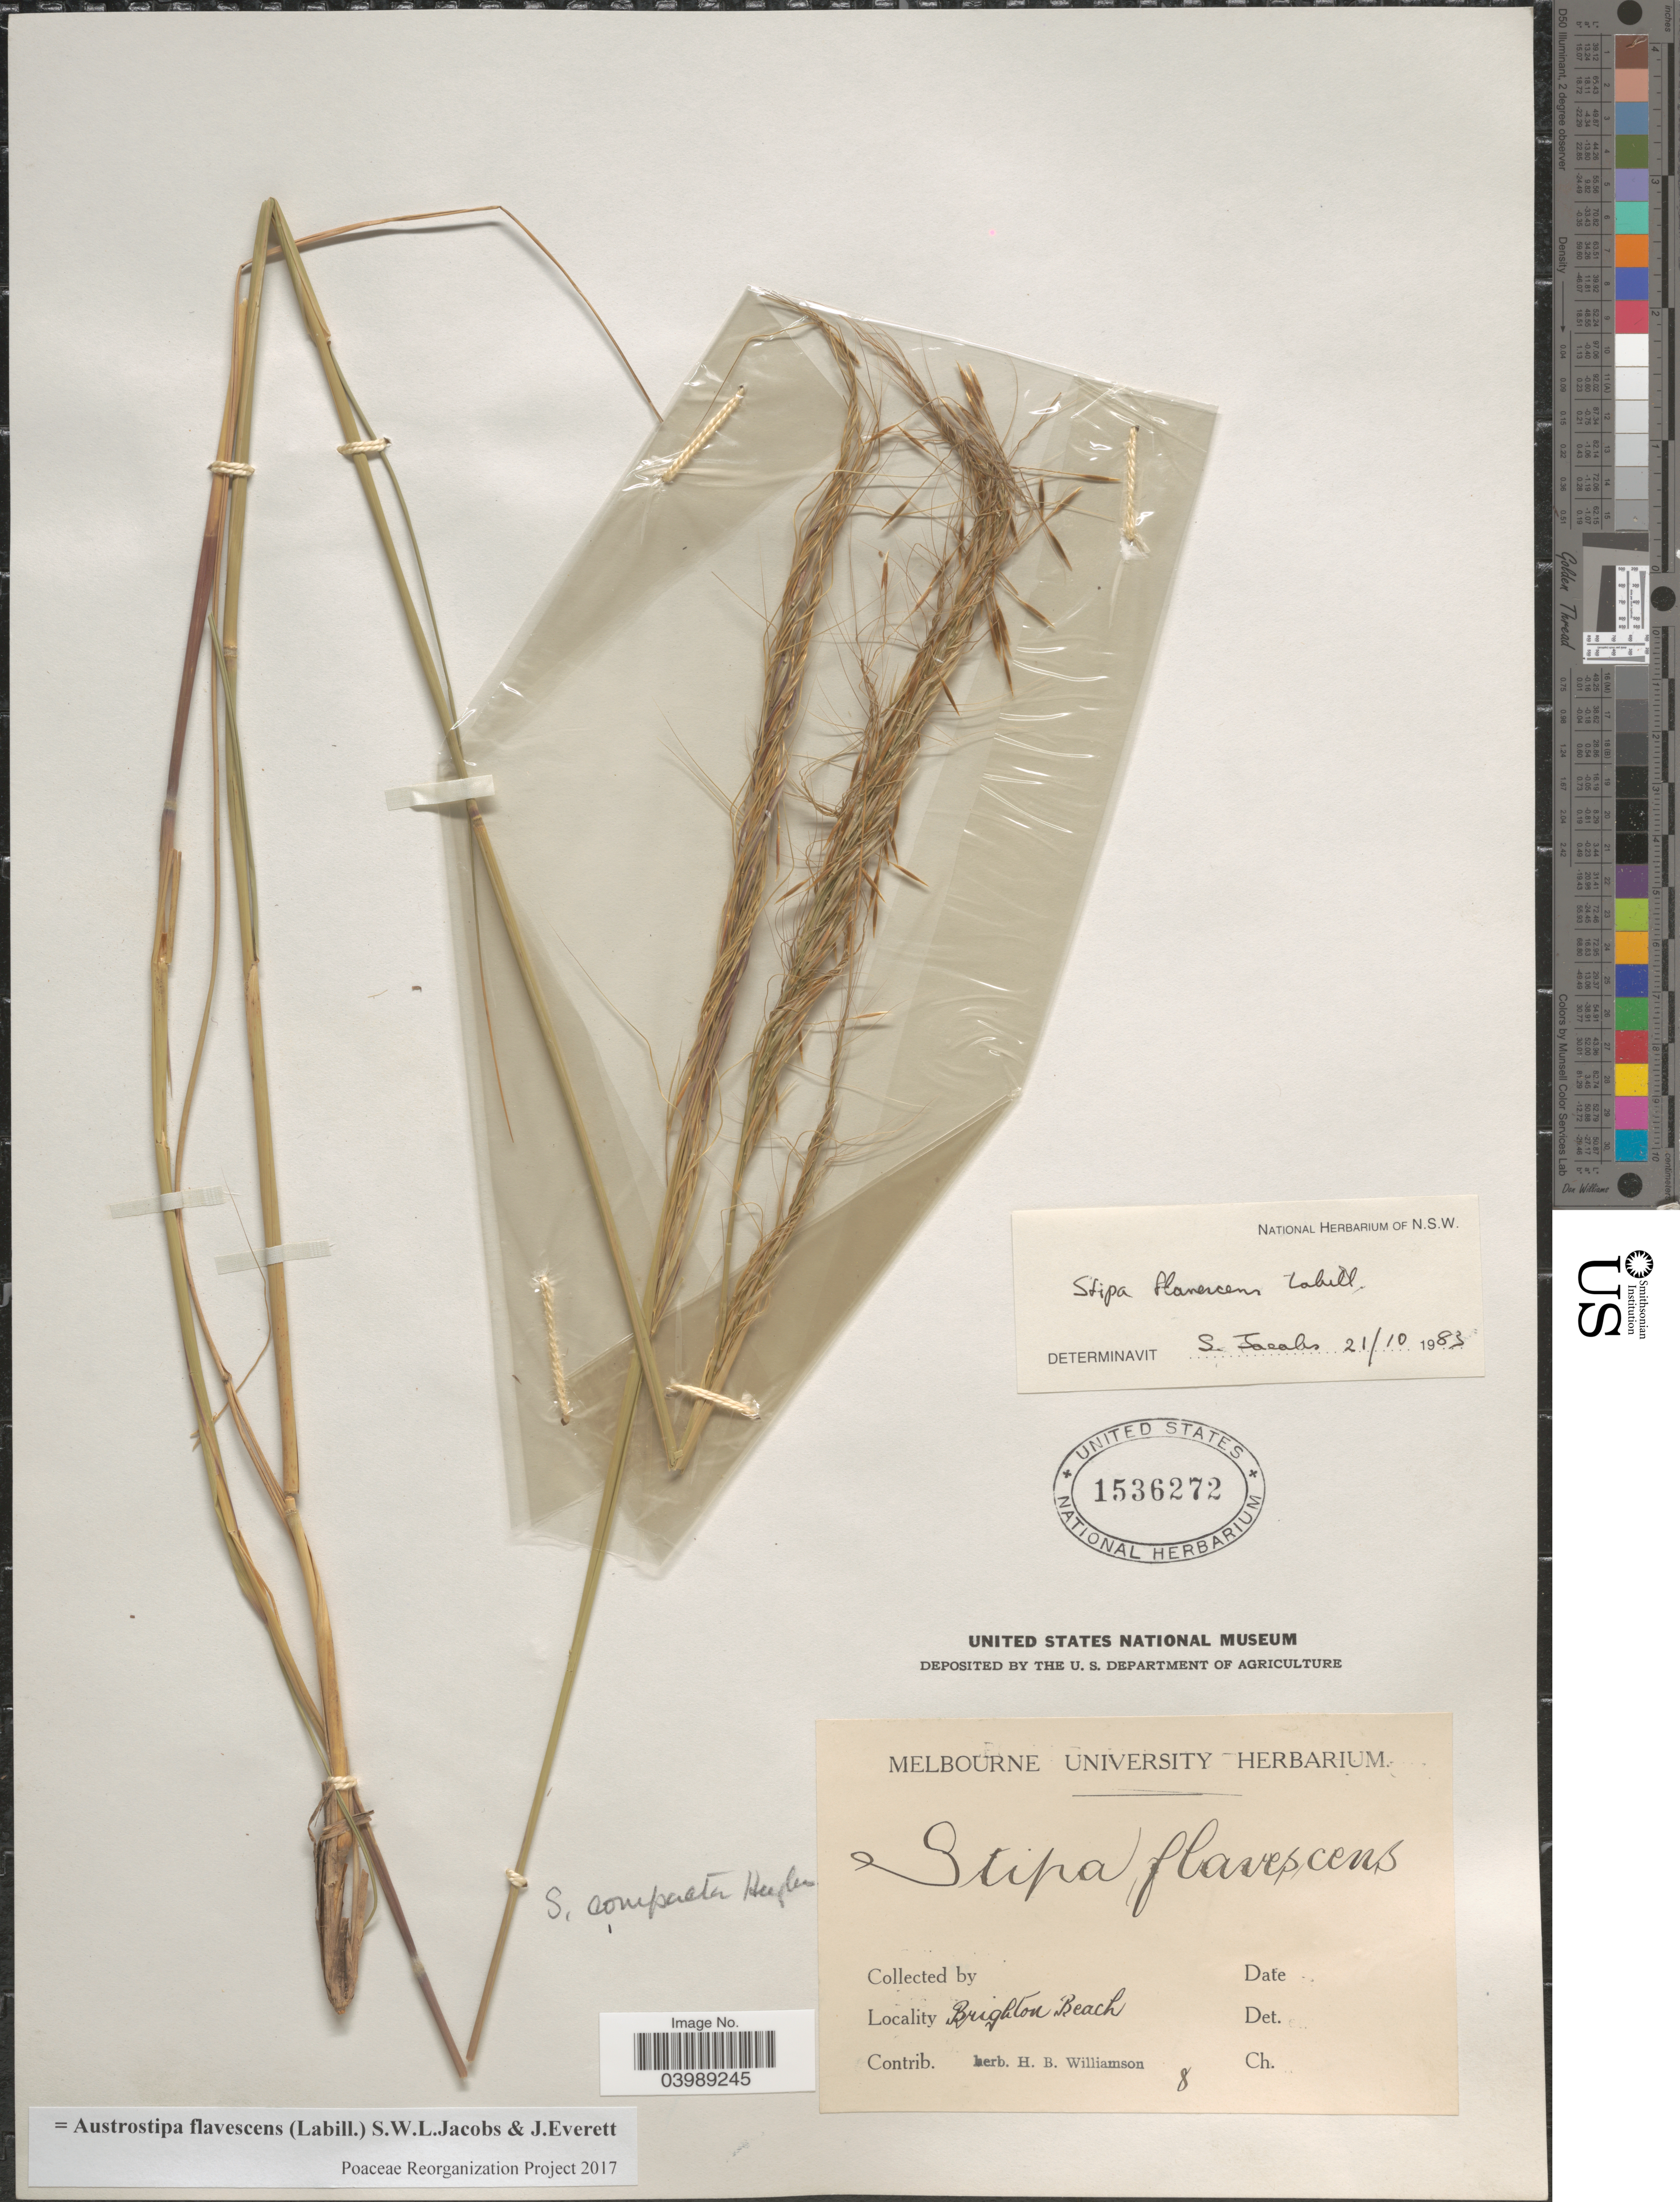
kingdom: Plantae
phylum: Tracheophyta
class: Liliopsida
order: Poales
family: Poaceae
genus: Austrostipa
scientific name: Austrostipa flavescens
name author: (Labill.) S.W.L. Jacobs & J. Everett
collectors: Ex herb. H. B. Williamson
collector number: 8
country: Australia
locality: Brighton Beach.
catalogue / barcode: US 1536272